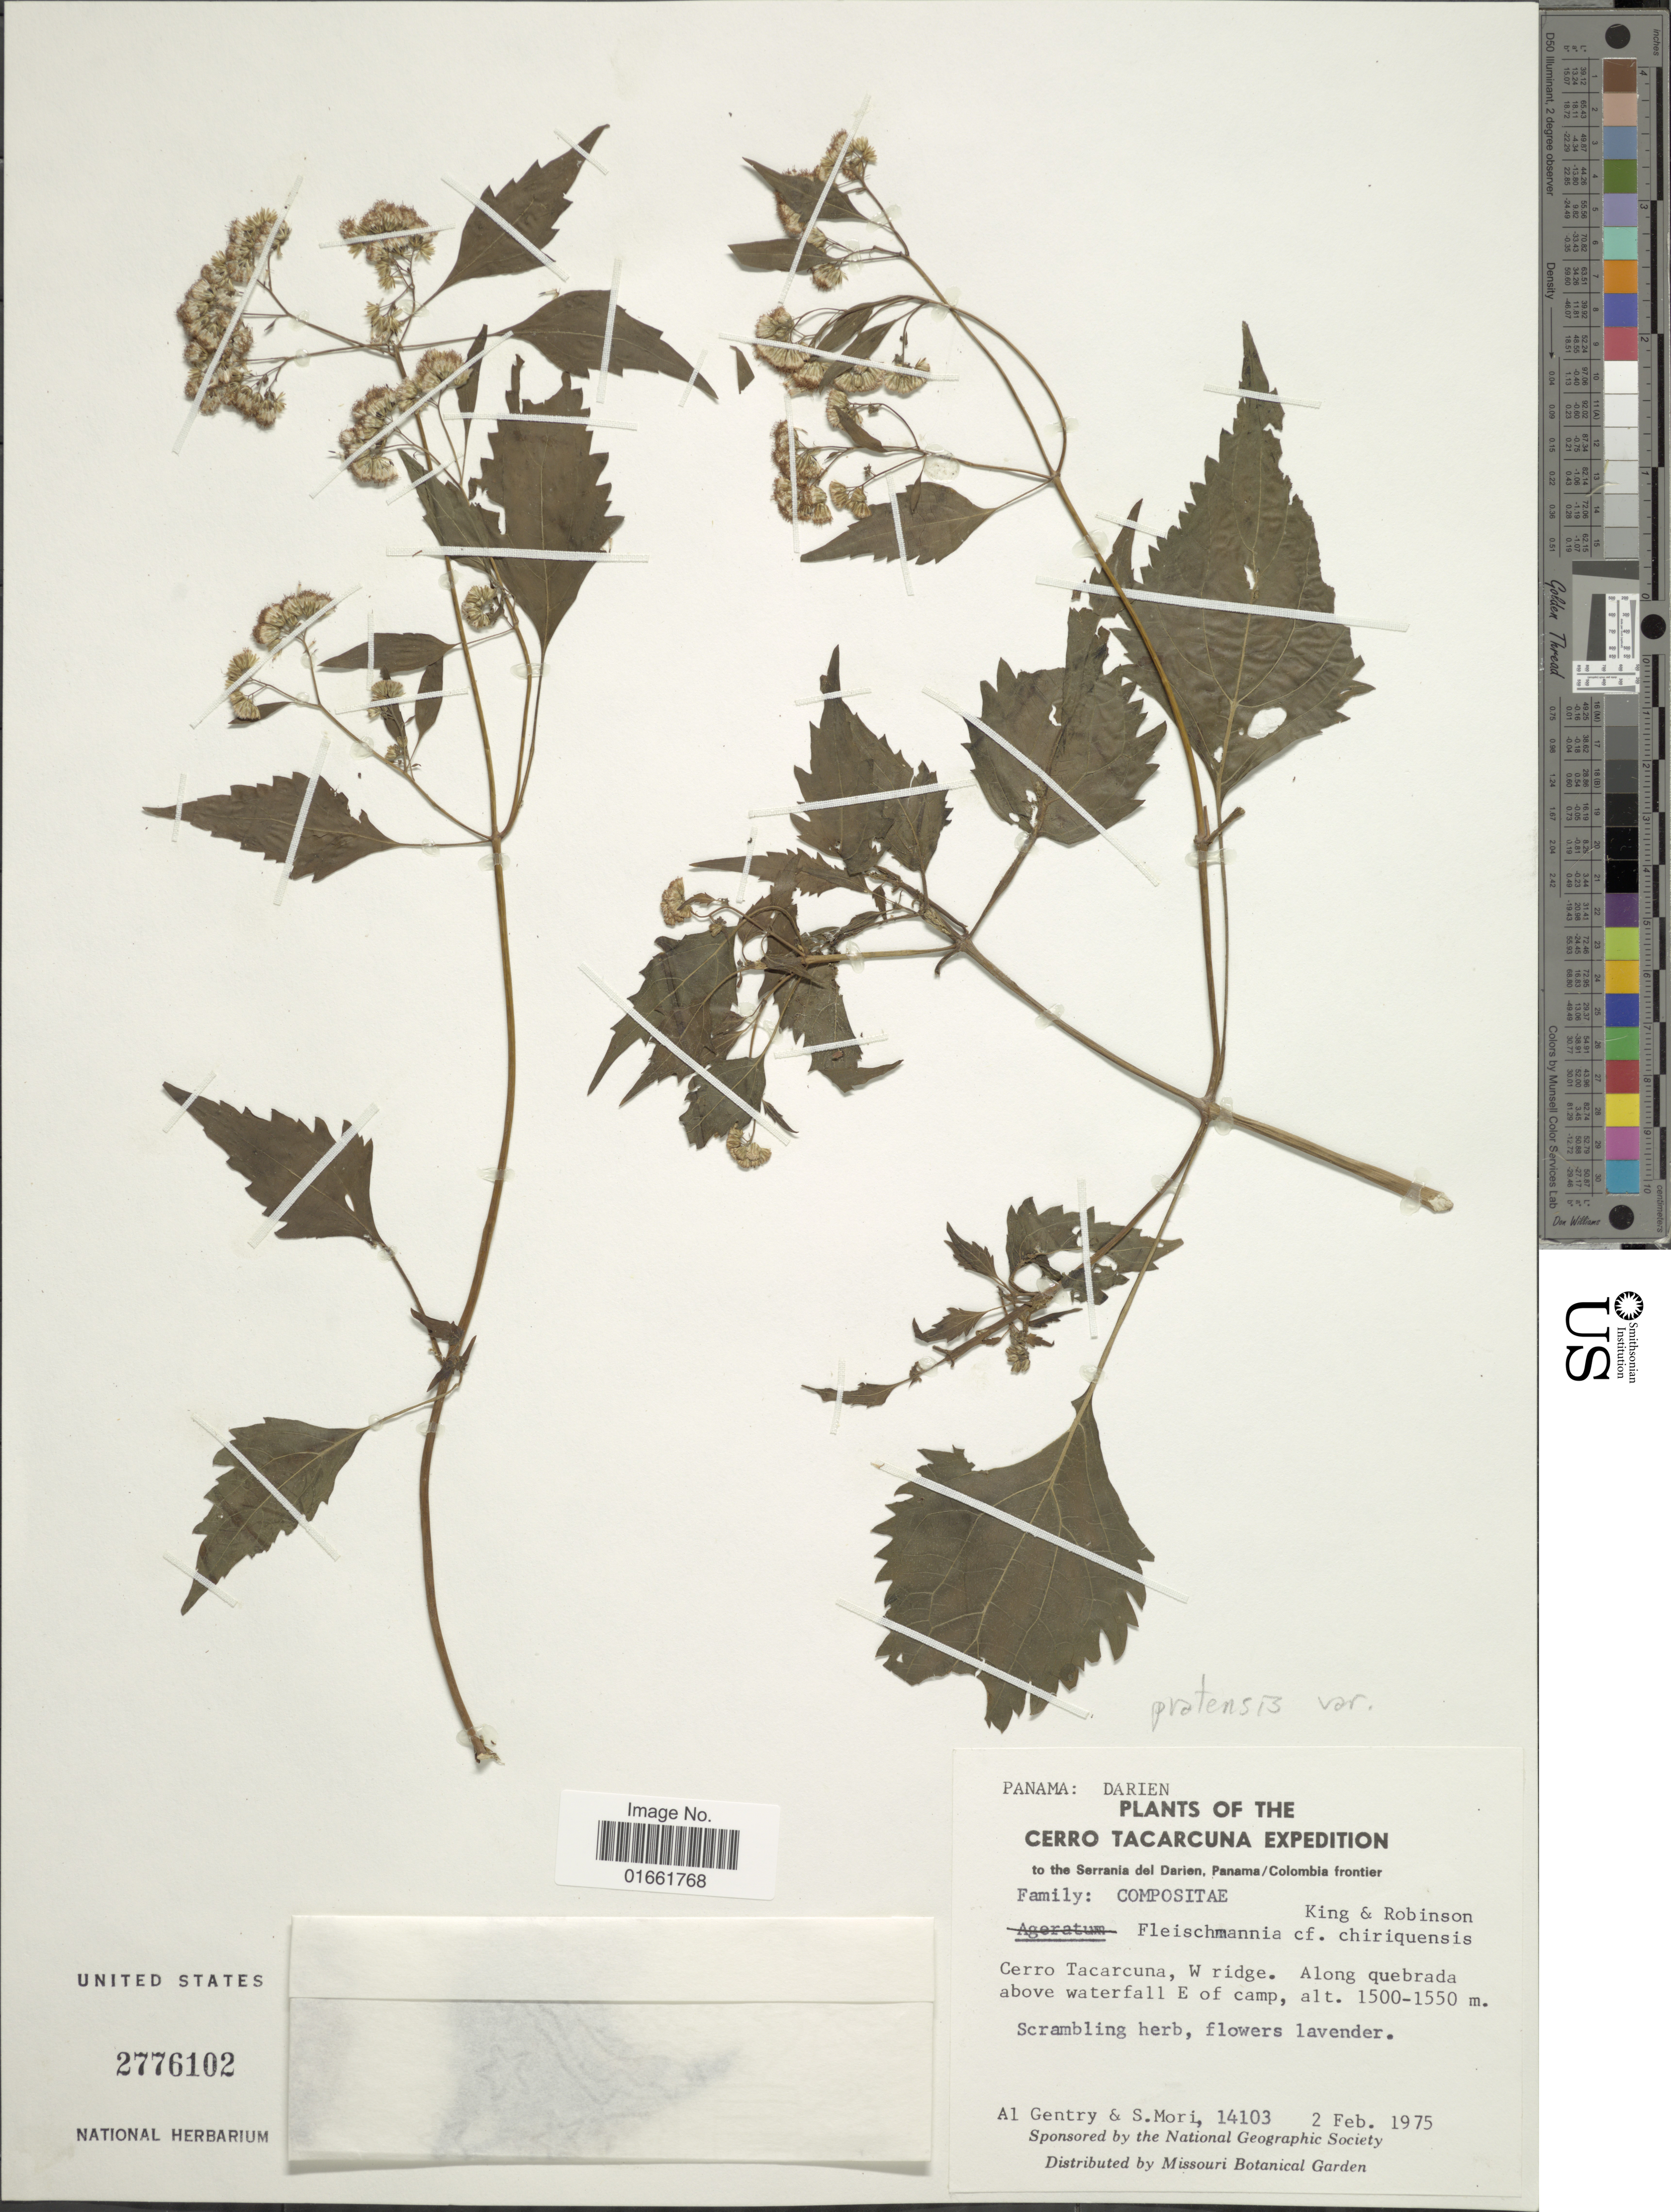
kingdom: Plantae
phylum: Tracheophyta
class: Magnoliopsida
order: Asterales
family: Asteraceae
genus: Fleischmannia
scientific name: Fleischmannia pratensis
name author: (Klatt) R.M. King & H. Rob.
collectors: A. H. Gentry & S. Mori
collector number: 14103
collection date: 1975-02-02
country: Panama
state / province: Darién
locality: Cerro Tacarcuna, W ridge. Along quebrada above waterfall E of camp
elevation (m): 1500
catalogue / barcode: US 2776102